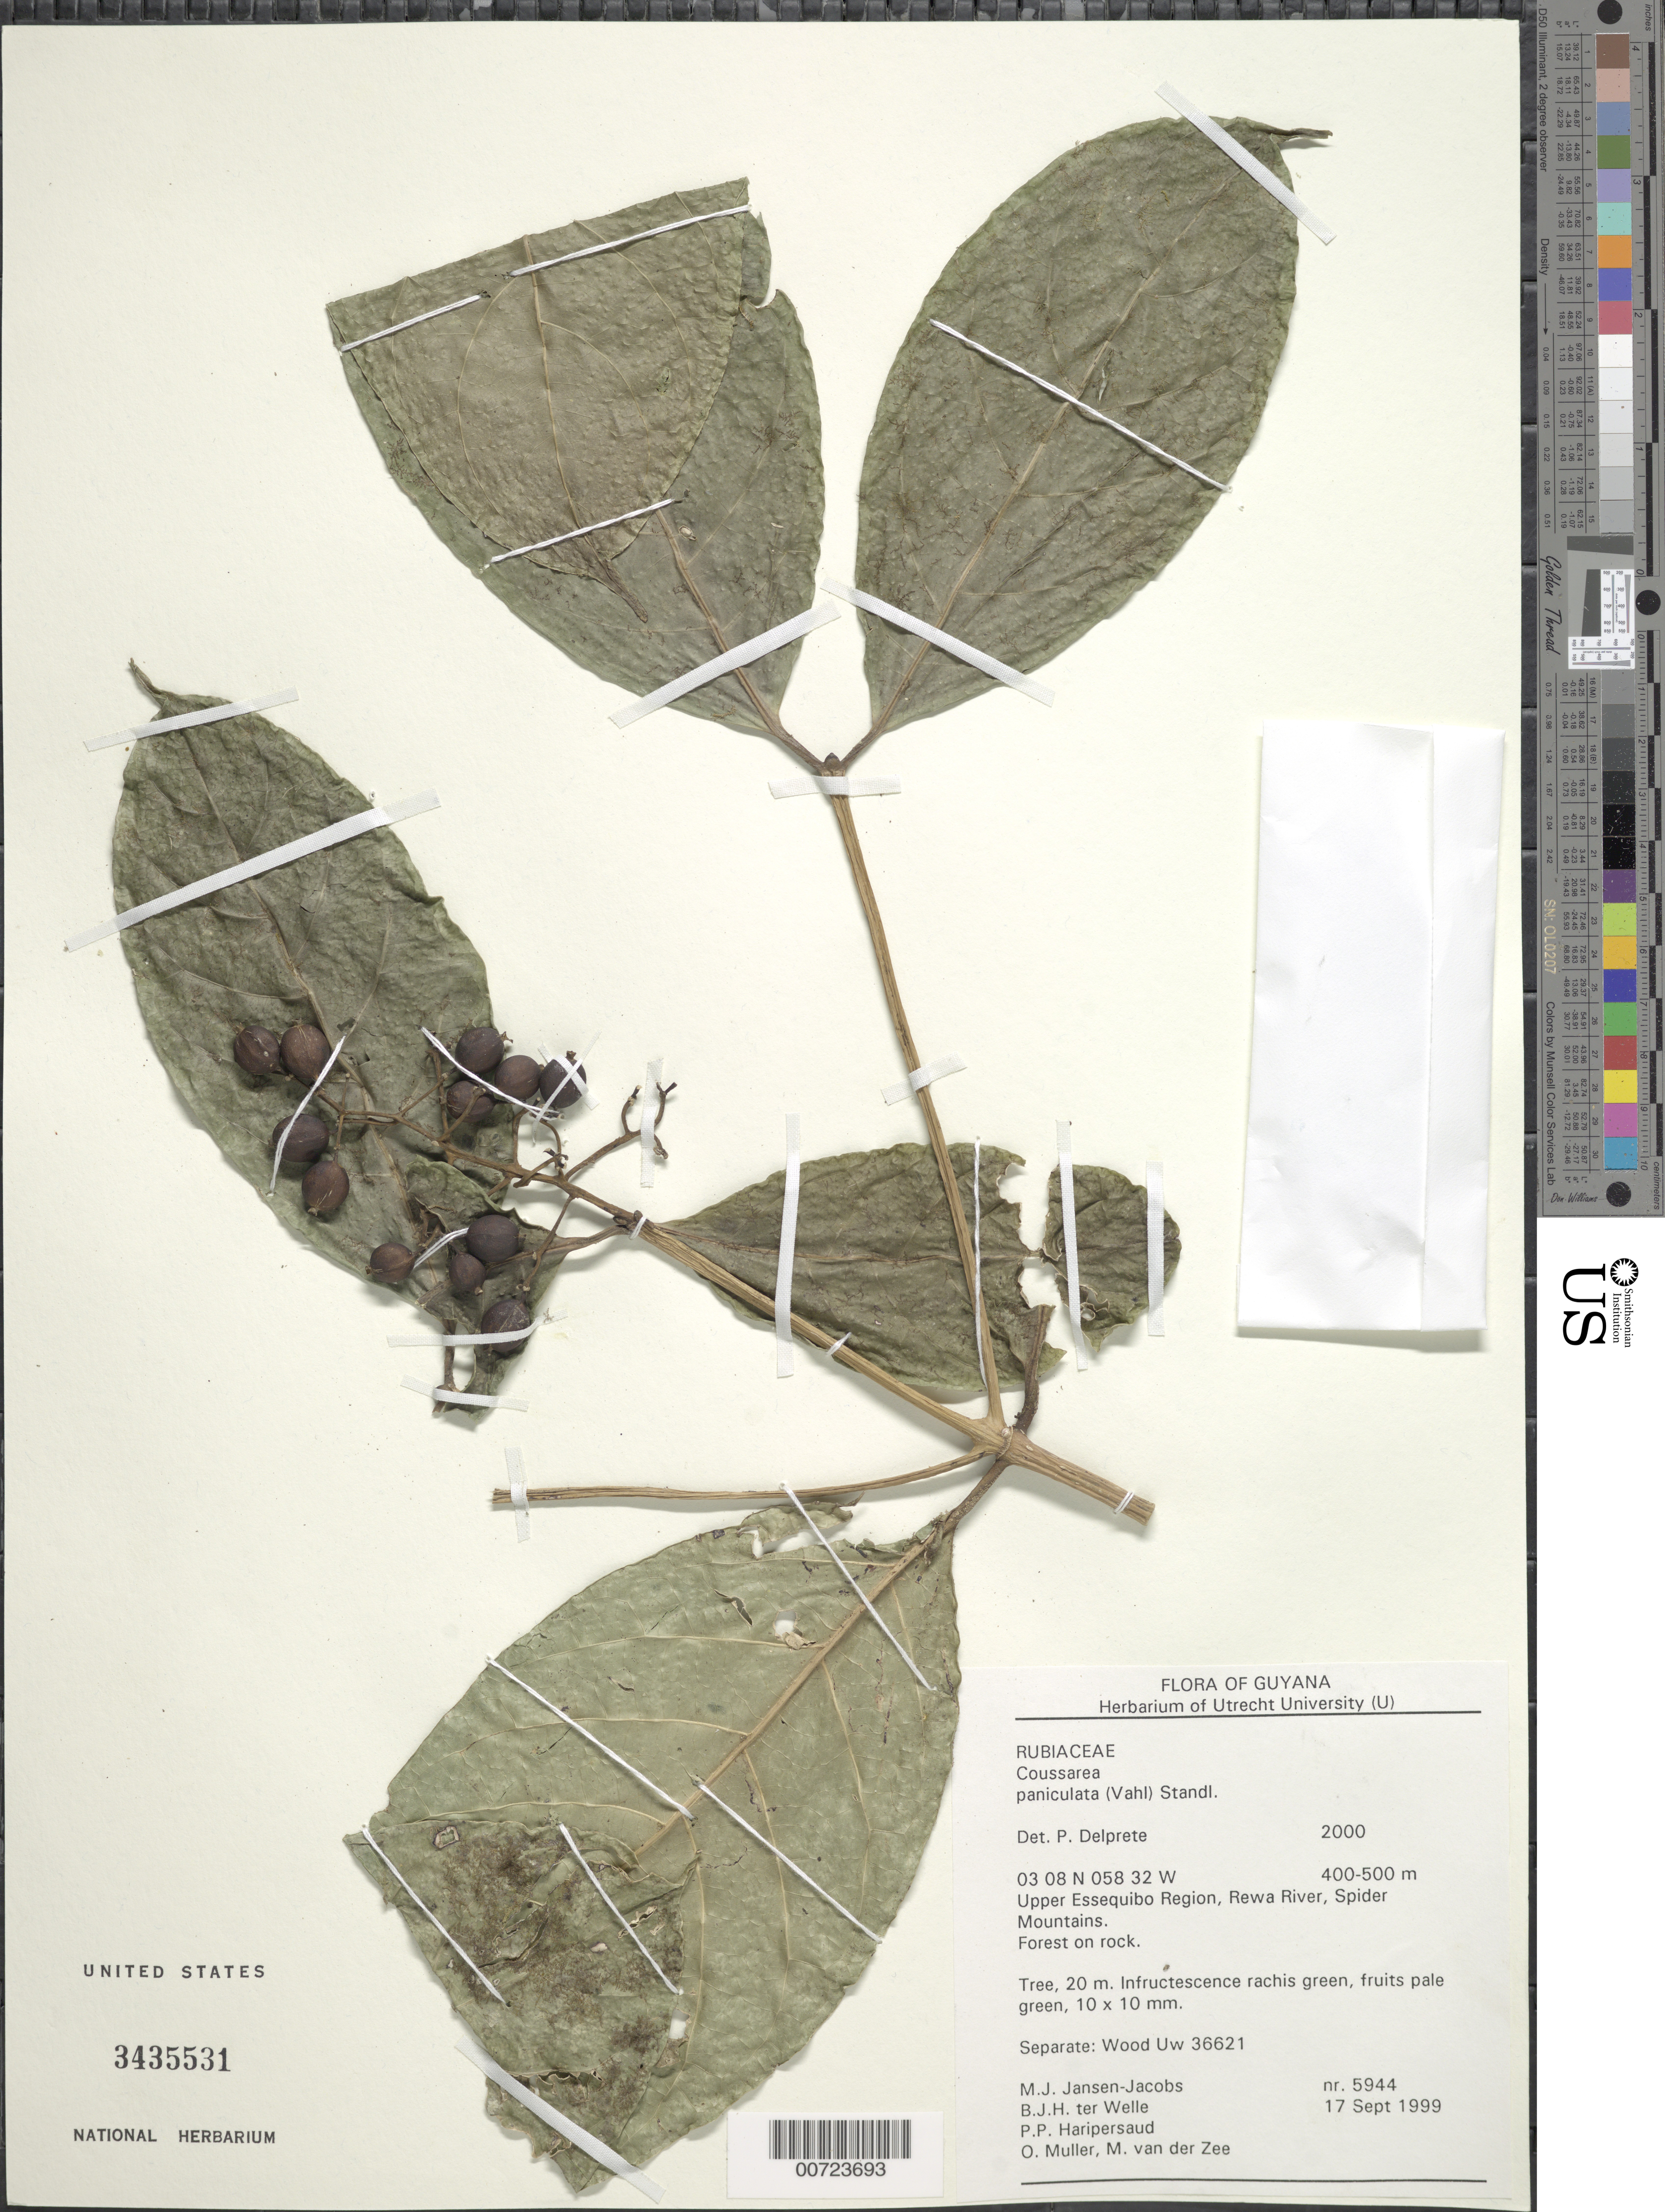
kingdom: Plantae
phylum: Tracheophyta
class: Magnoliopsida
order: Gentianales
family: Rubiaceae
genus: Coussarea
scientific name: Coussarea paniculata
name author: (Vahl) Standl.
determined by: Delprete, P. G., Herb. de Guyane Cay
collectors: M. J. Jansen-Jacobs, B. Welle, P. Haripersaud, O. Muller & M. van der Zee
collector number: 5944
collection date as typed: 17-Sep-99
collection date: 1999-09-17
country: Guyana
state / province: U. Takutu-U. Essequibo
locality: Rewa River, Spider Mts., Upper Essequibo Region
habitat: Forest on rock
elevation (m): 400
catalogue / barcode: US 3435531